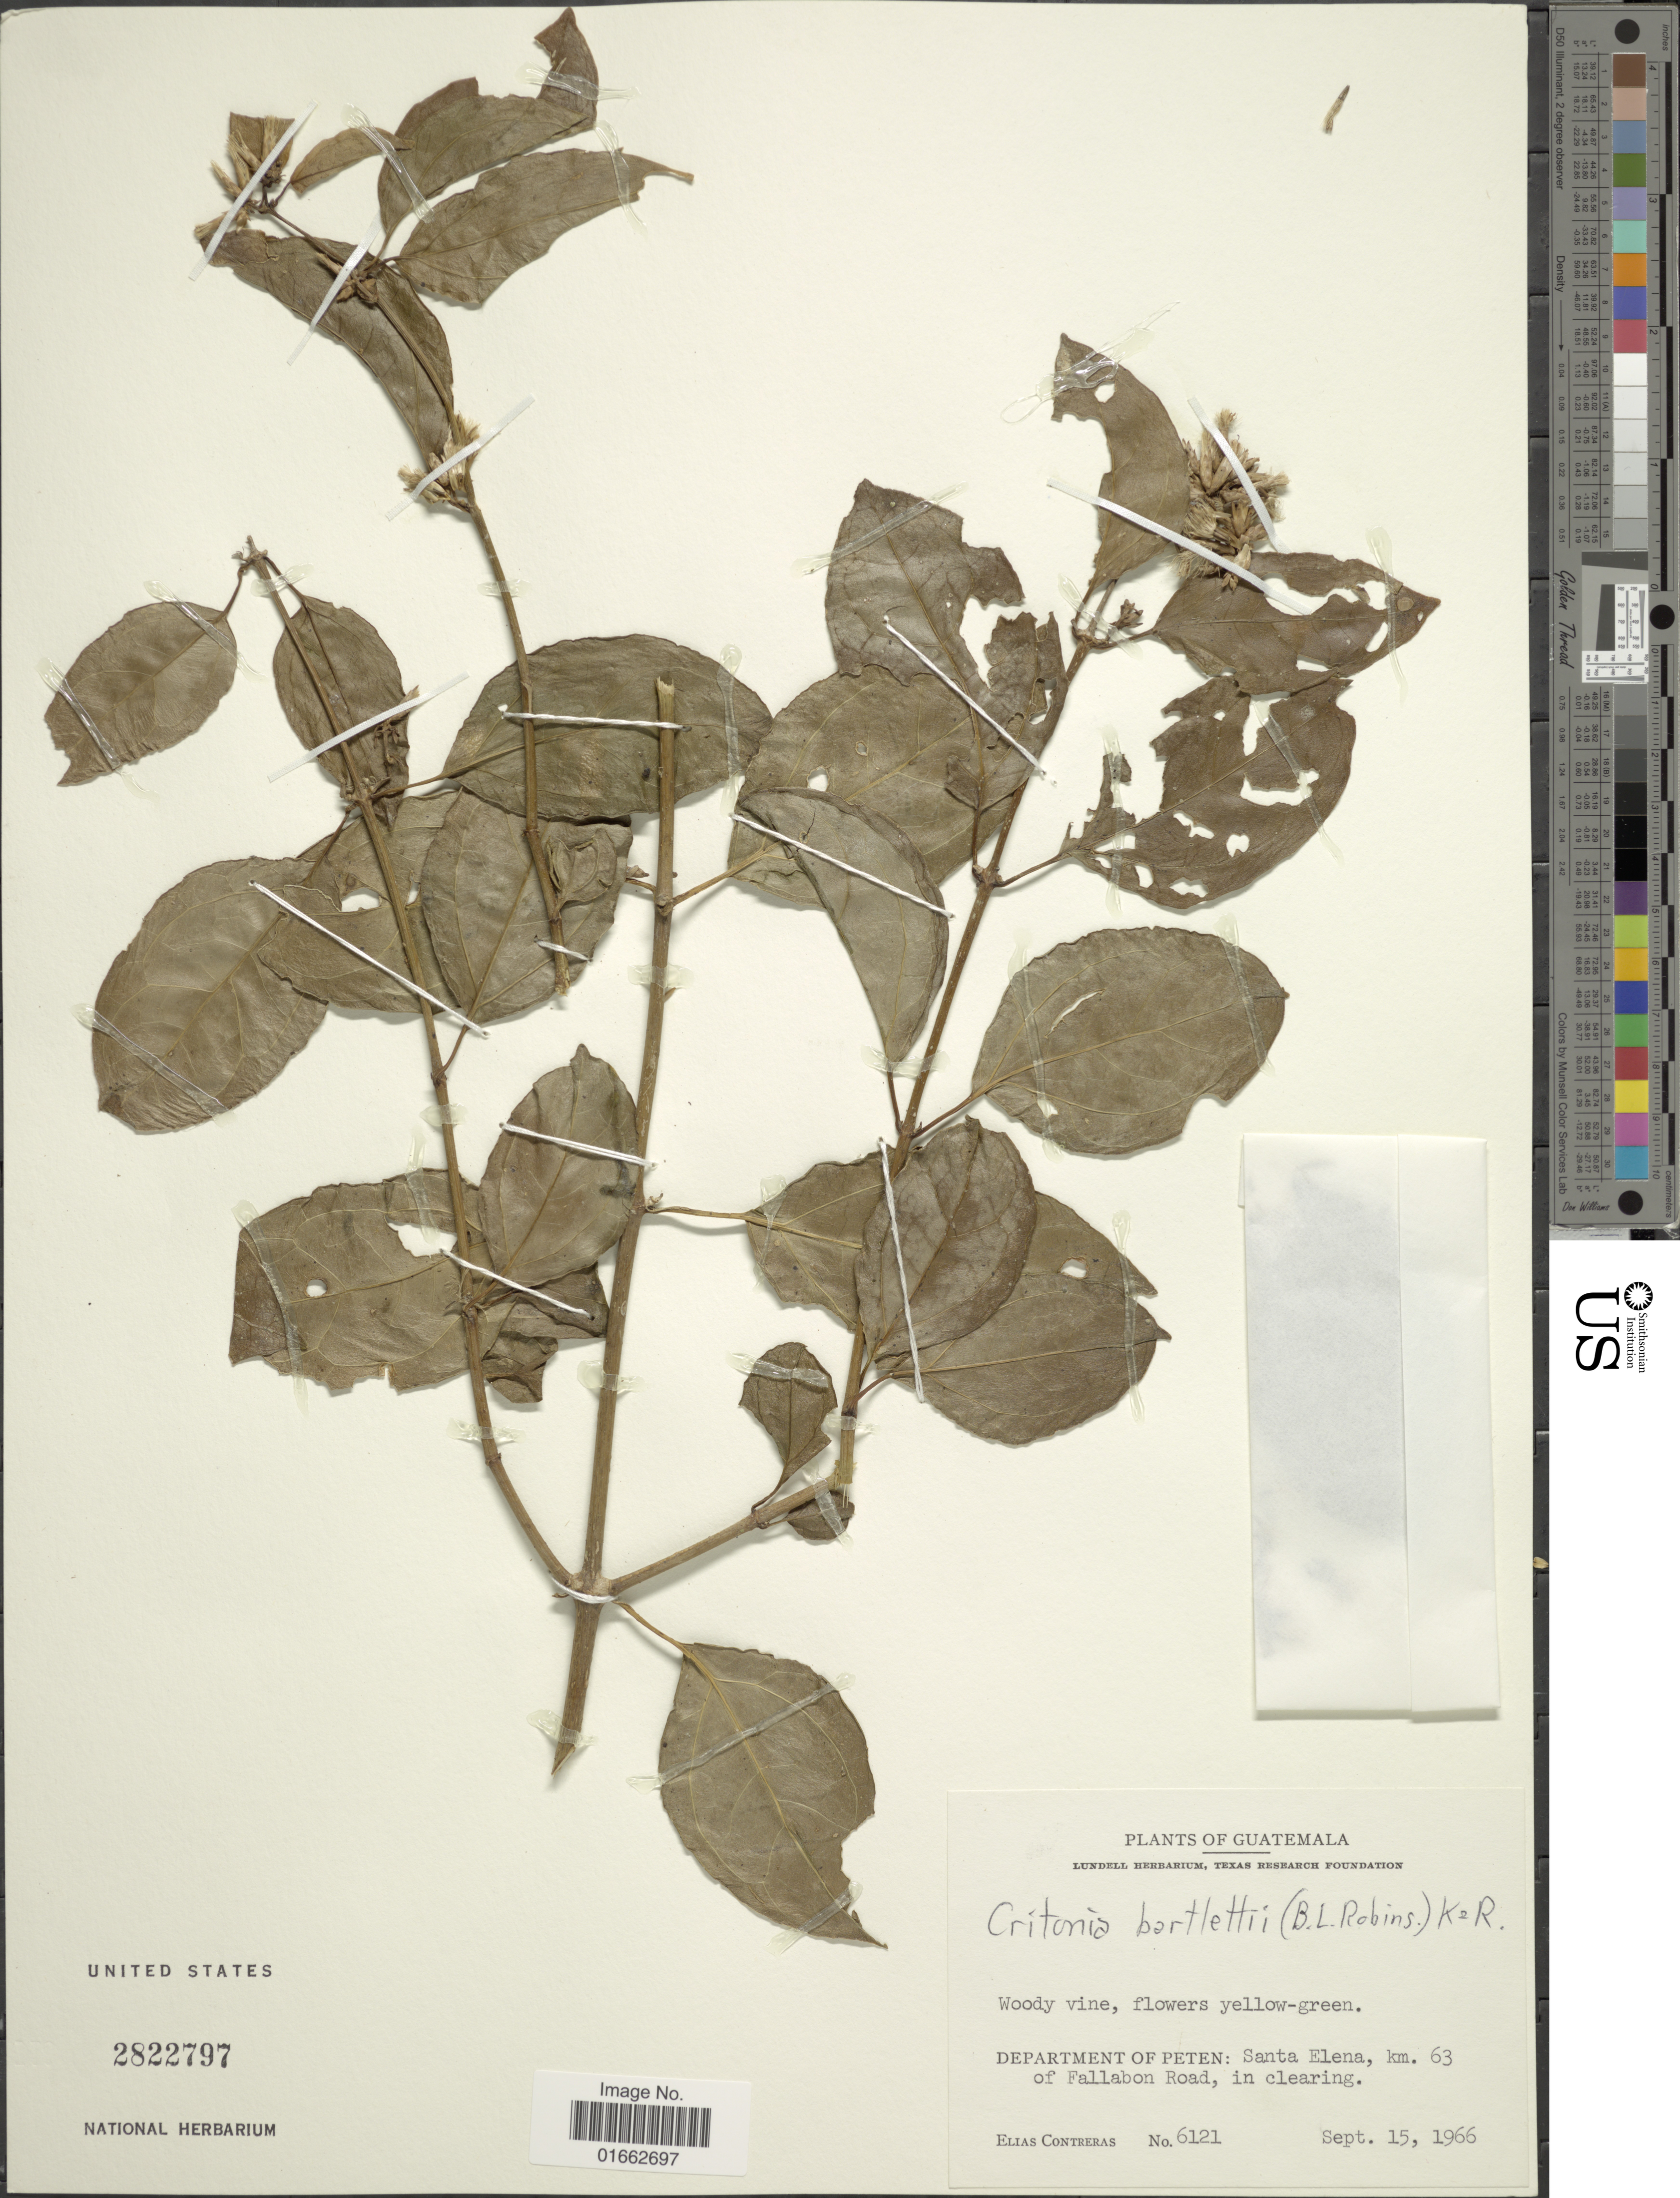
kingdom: Plantae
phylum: Tracheophyta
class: Magnoliopsida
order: Asterales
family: Asteraceae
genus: Critonia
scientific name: Critonia bartlettii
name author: (B.L. Rob.) R.M. King & H. Rob.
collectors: E. Conteras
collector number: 6121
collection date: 1966-09-15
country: Guatemala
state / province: El Petén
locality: Santa Elena, km. 63 of Fallabon Road, in clearing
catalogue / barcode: US 2822797